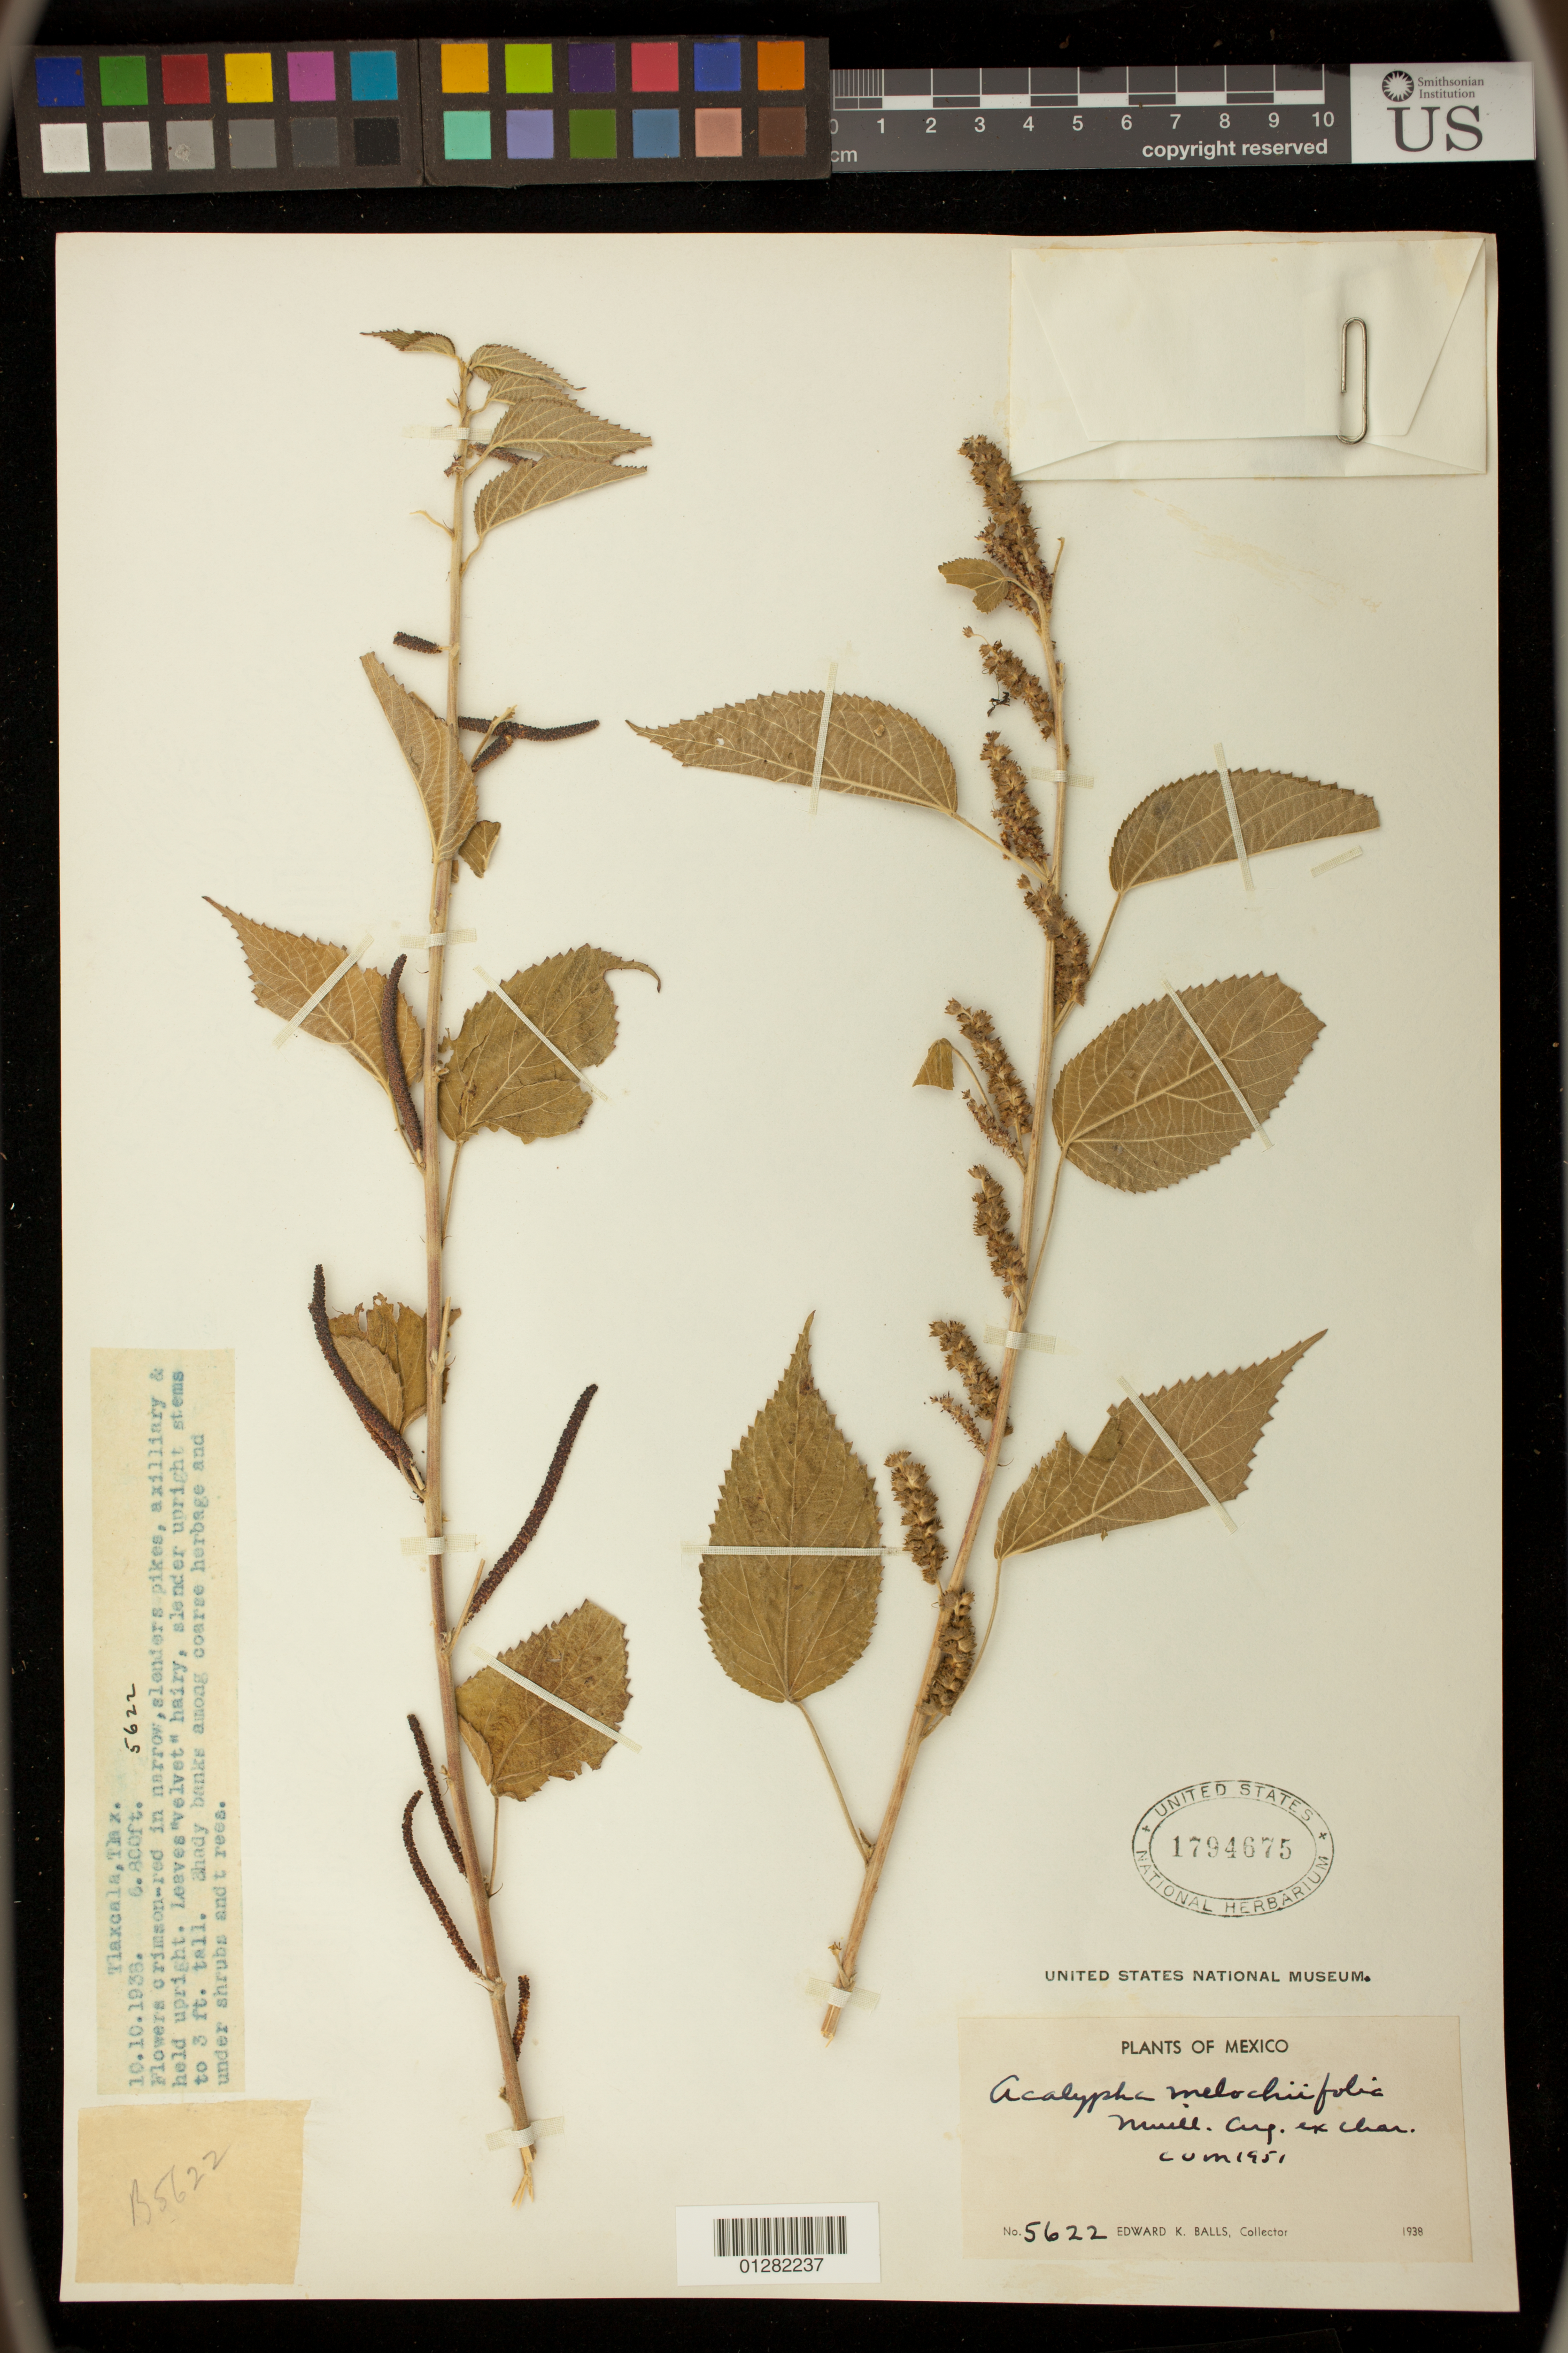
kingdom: Plantae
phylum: Tracheophyta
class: Magnoliopsida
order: Malpighiales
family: Euphorbiaceae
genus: Acalypha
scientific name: Acalypha melochiifolia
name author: Müll. Arg.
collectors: E. Palmer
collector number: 5622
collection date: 1938-10-10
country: Mexico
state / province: Tlaxcala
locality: Tlaxcala, Tlax.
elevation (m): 2073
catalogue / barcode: US 1794675